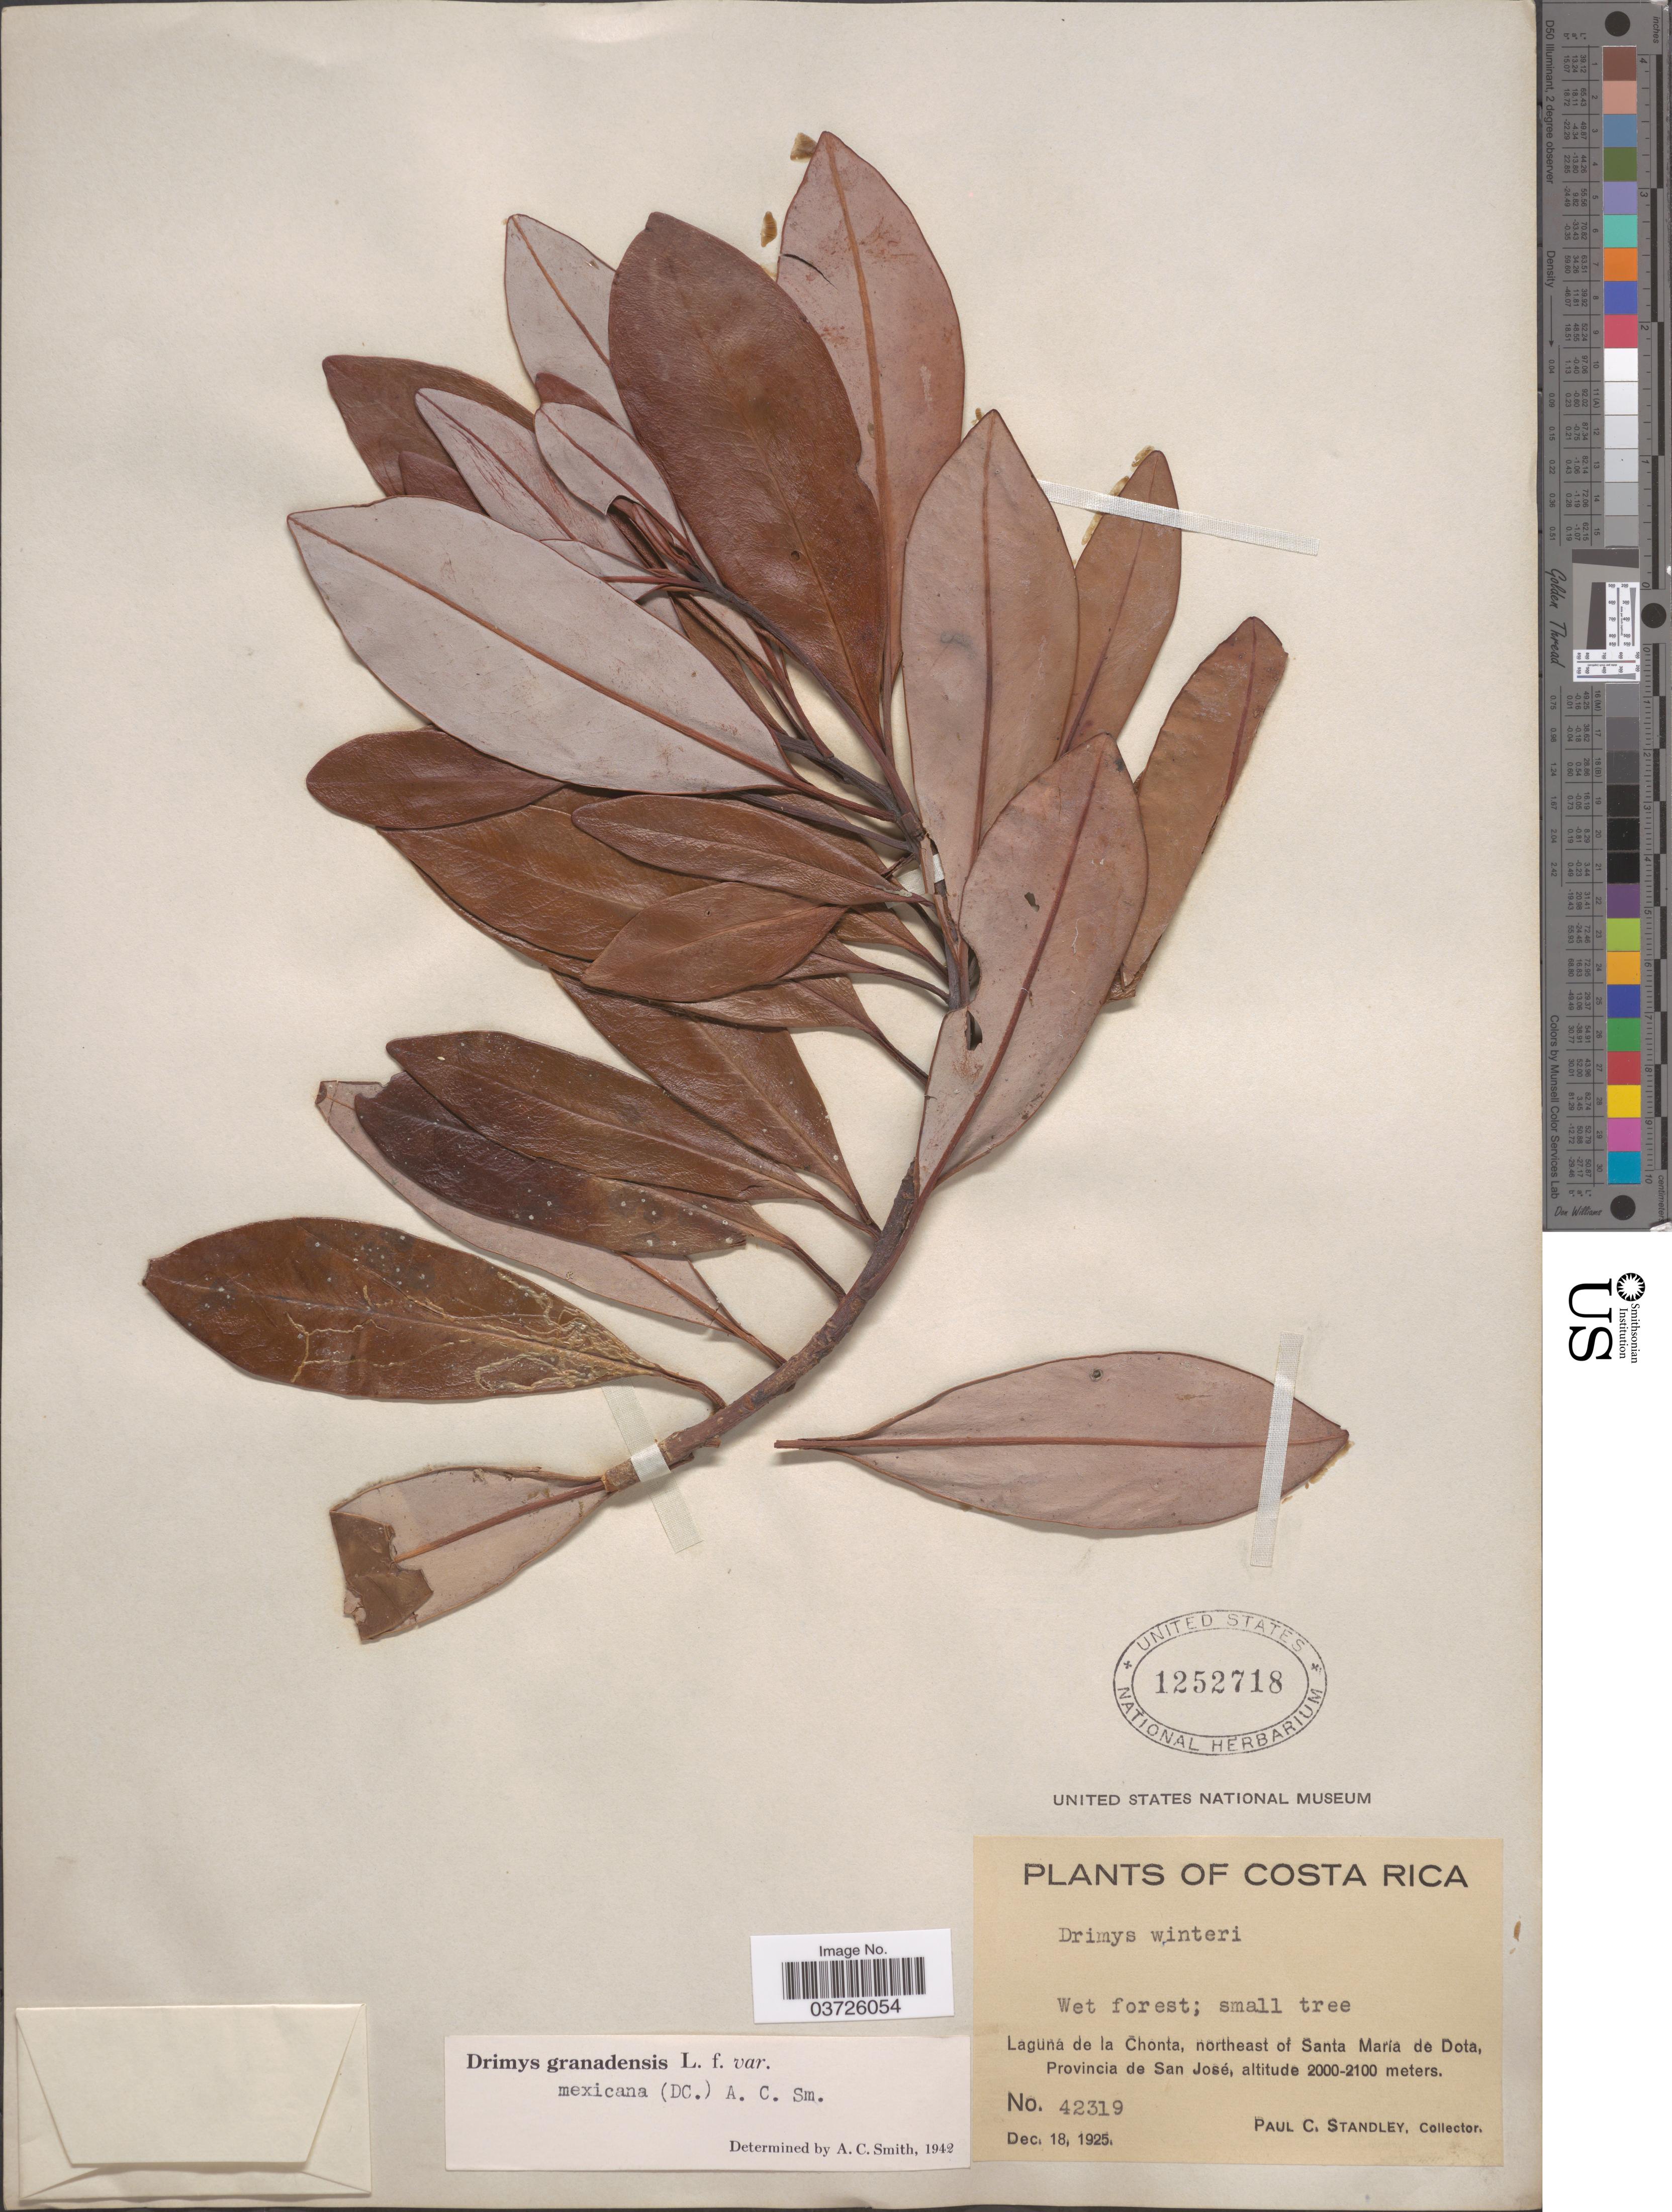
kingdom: Plantae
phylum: Tracheophyta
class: Magnoliopsida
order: Canellales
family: Winteraceae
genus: Drimys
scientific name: Drimys granadensis var. mexicana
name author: L. f.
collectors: P. C. Standley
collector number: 42319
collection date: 1925-12-18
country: Costa Rica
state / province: San José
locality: Laguna de la Chonta, northeast of Santa María de Dota.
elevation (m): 2000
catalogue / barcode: US 1252718